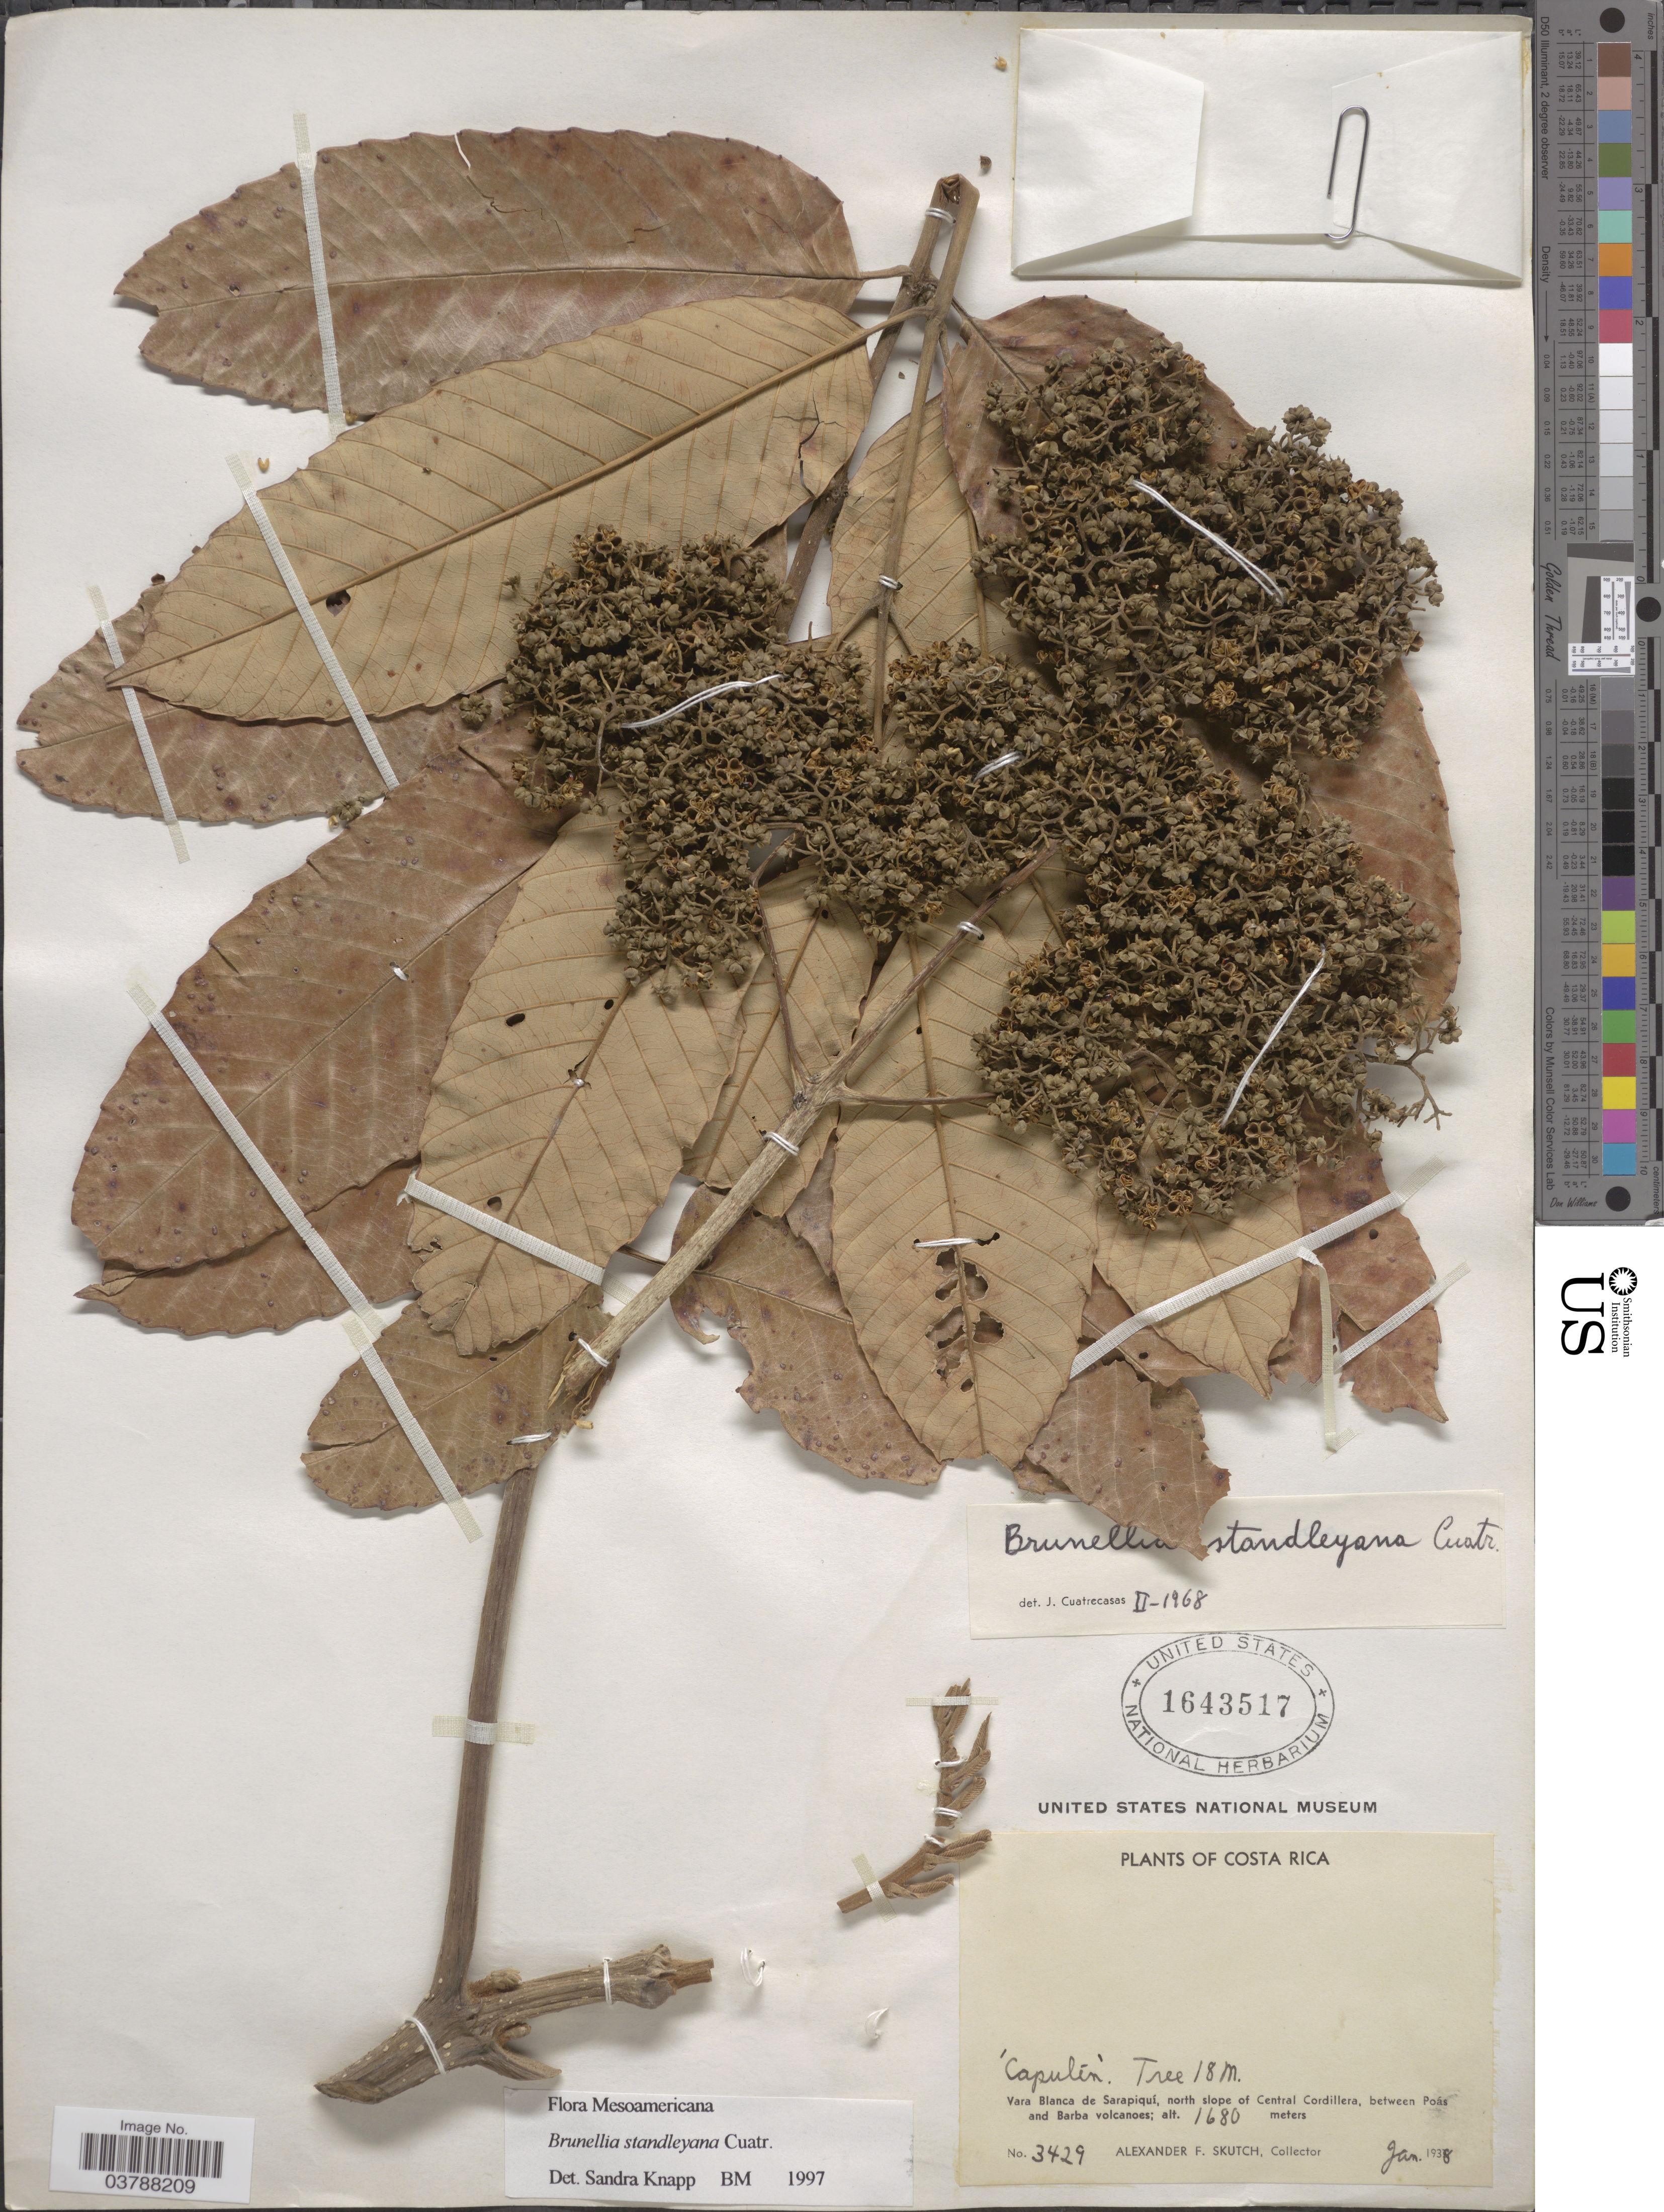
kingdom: Plantae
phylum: Tracheophyta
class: Magnoliopsida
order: Oxalidales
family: Brunelliaceae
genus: Brunellia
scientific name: Brunellia standleyana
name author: Cuatrec.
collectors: A. F. Skutch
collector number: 3429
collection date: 1938-01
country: Costa Rica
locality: Vara Blanca de Sarapiquí, north slope of Central Cordillera, between Poás and Barba volcanoes.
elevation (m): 1680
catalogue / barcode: US 1643517